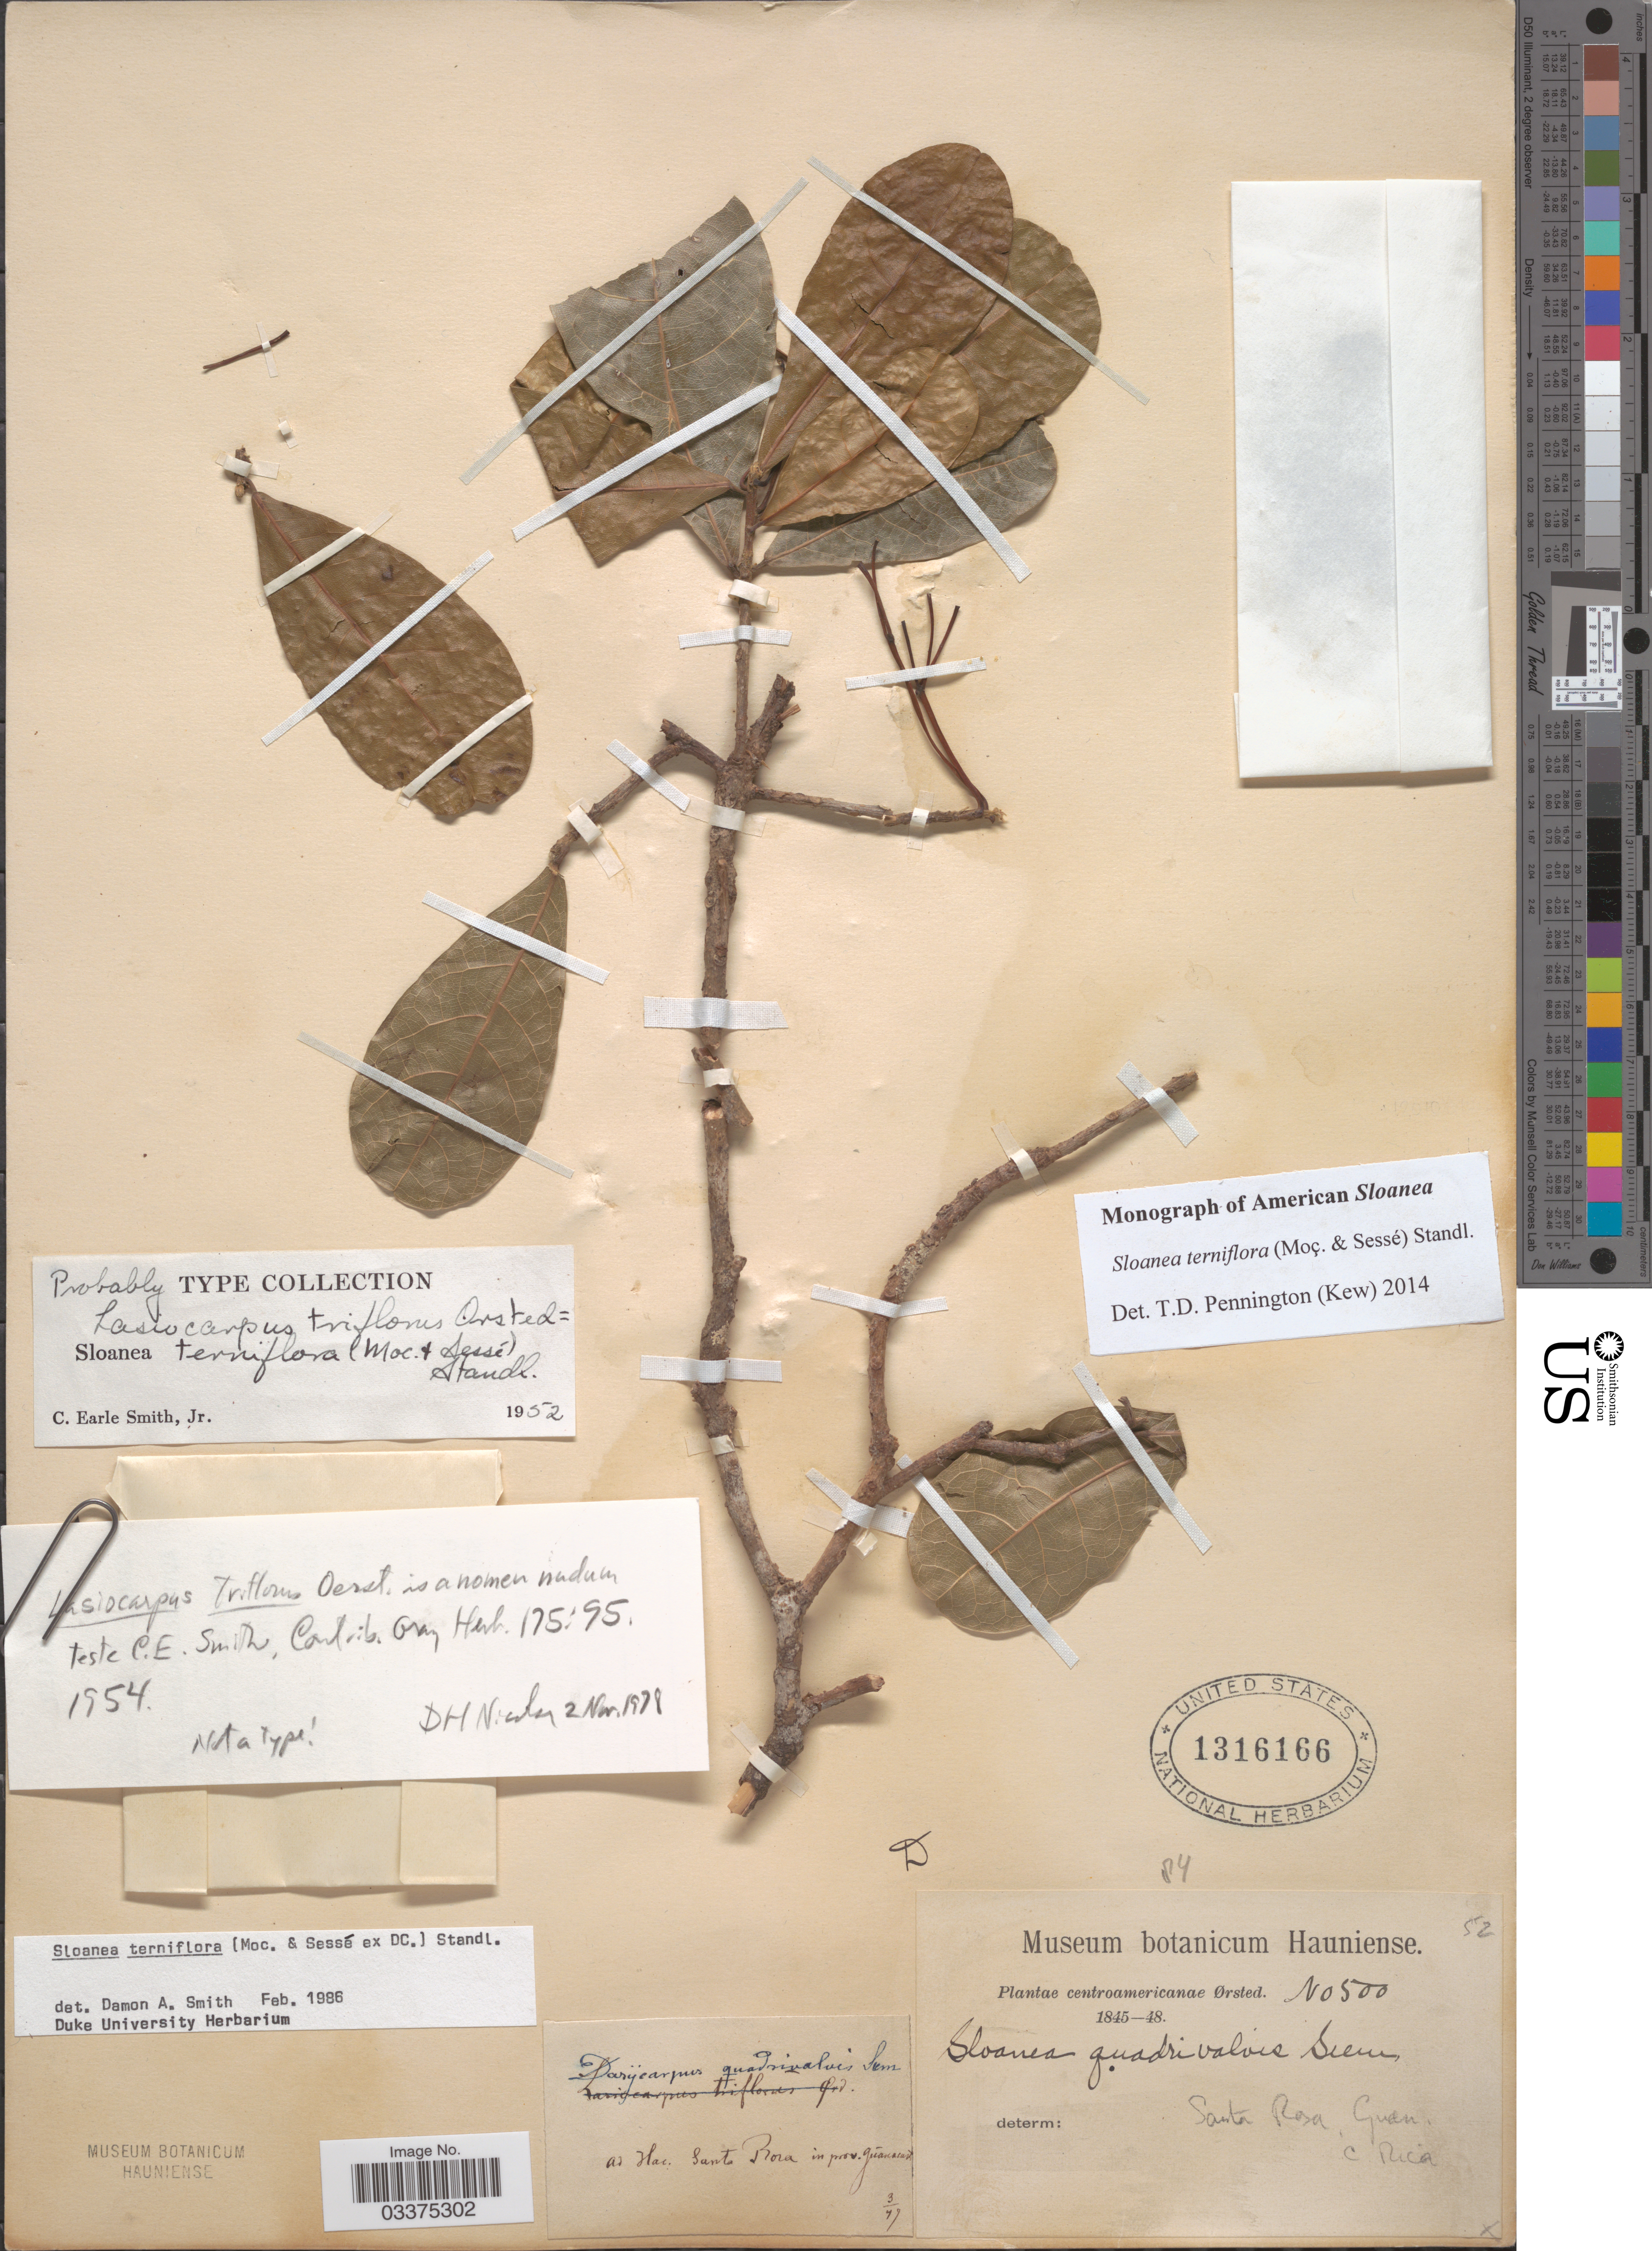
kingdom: Plantae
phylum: Tracheophyta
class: Magnoliopsida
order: Oxalidales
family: Elaeocarpaceae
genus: Sloanea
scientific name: Sloanea terniflora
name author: (Moc. & Sessé ex DC.) Standl.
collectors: Ørsted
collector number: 500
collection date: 1845/1848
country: Costa Rica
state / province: Guanacaste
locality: Santa Rosa, Guan.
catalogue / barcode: US 1316166